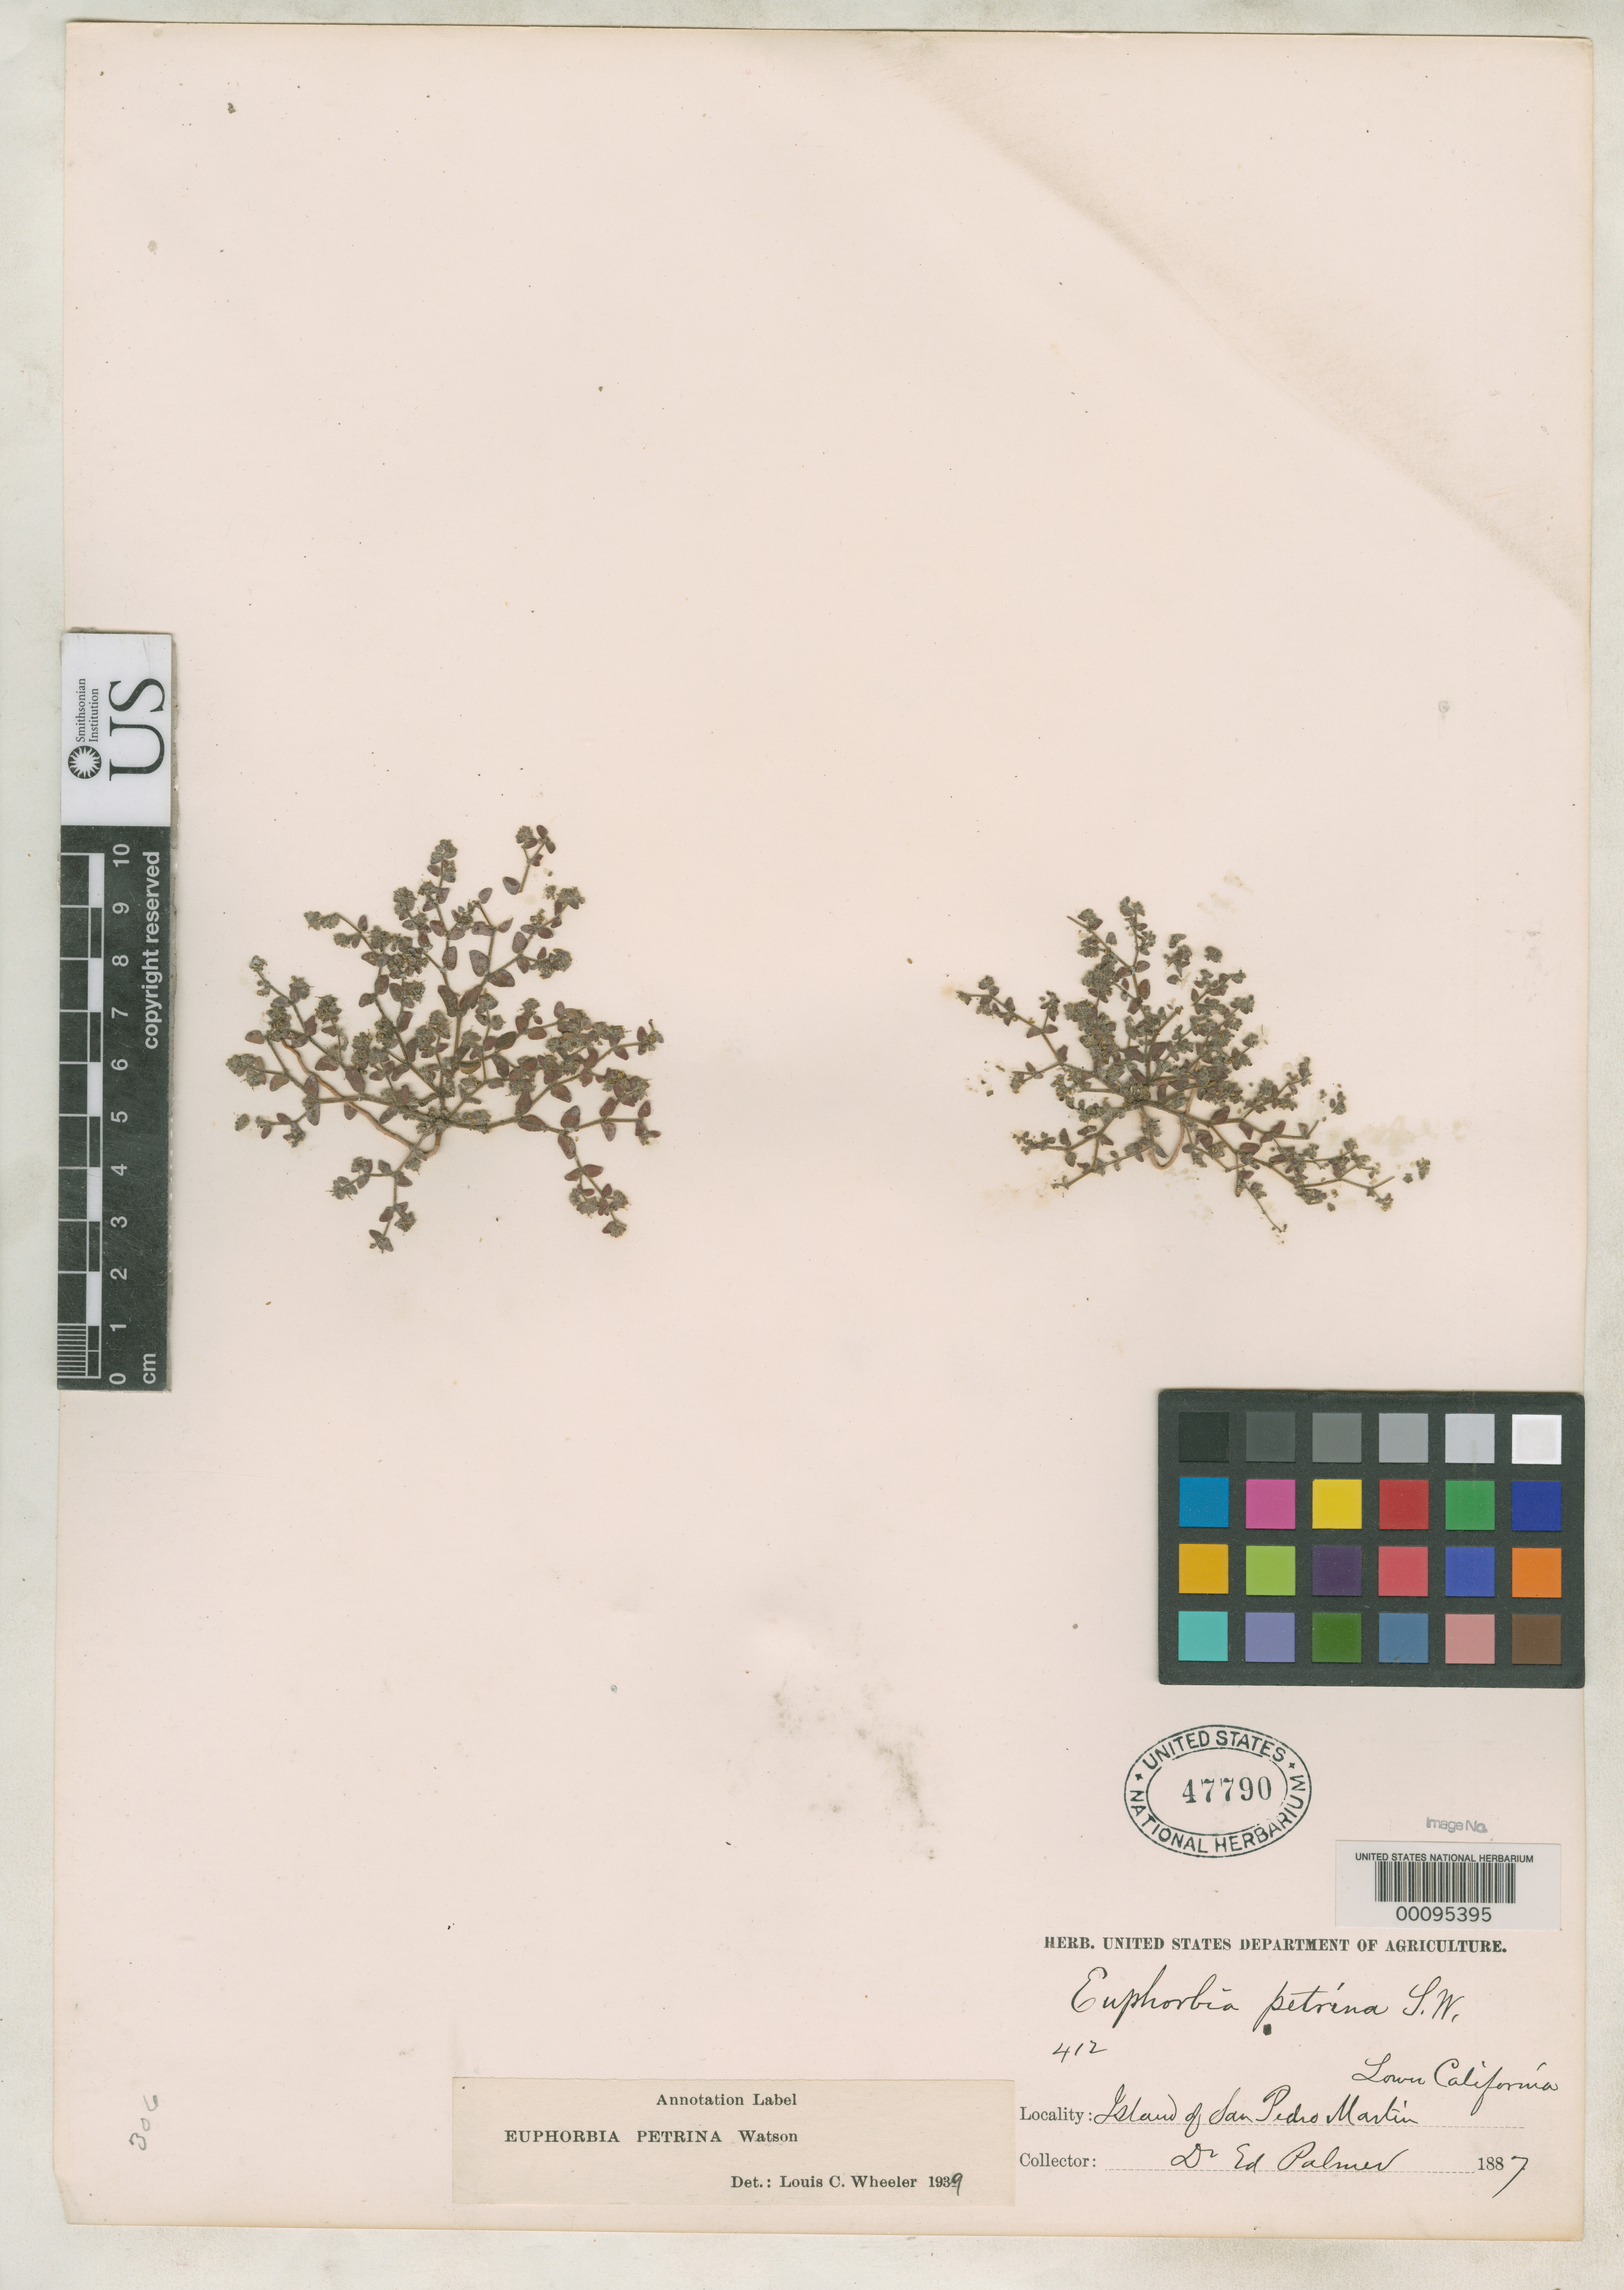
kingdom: Plantae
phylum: Tracheophyta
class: Magnoliopsida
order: Malpighiales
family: Euphorbiaceae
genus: Euphorbia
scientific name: Euphorbia petrina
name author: S. Watson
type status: Type Collection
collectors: E. Palmer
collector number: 412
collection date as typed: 1887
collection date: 1887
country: Mexico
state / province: Sonora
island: San Pedro Martin Island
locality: San Pedro Martin Island. [= San Pedro Martir Island?].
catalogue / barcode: US 47790